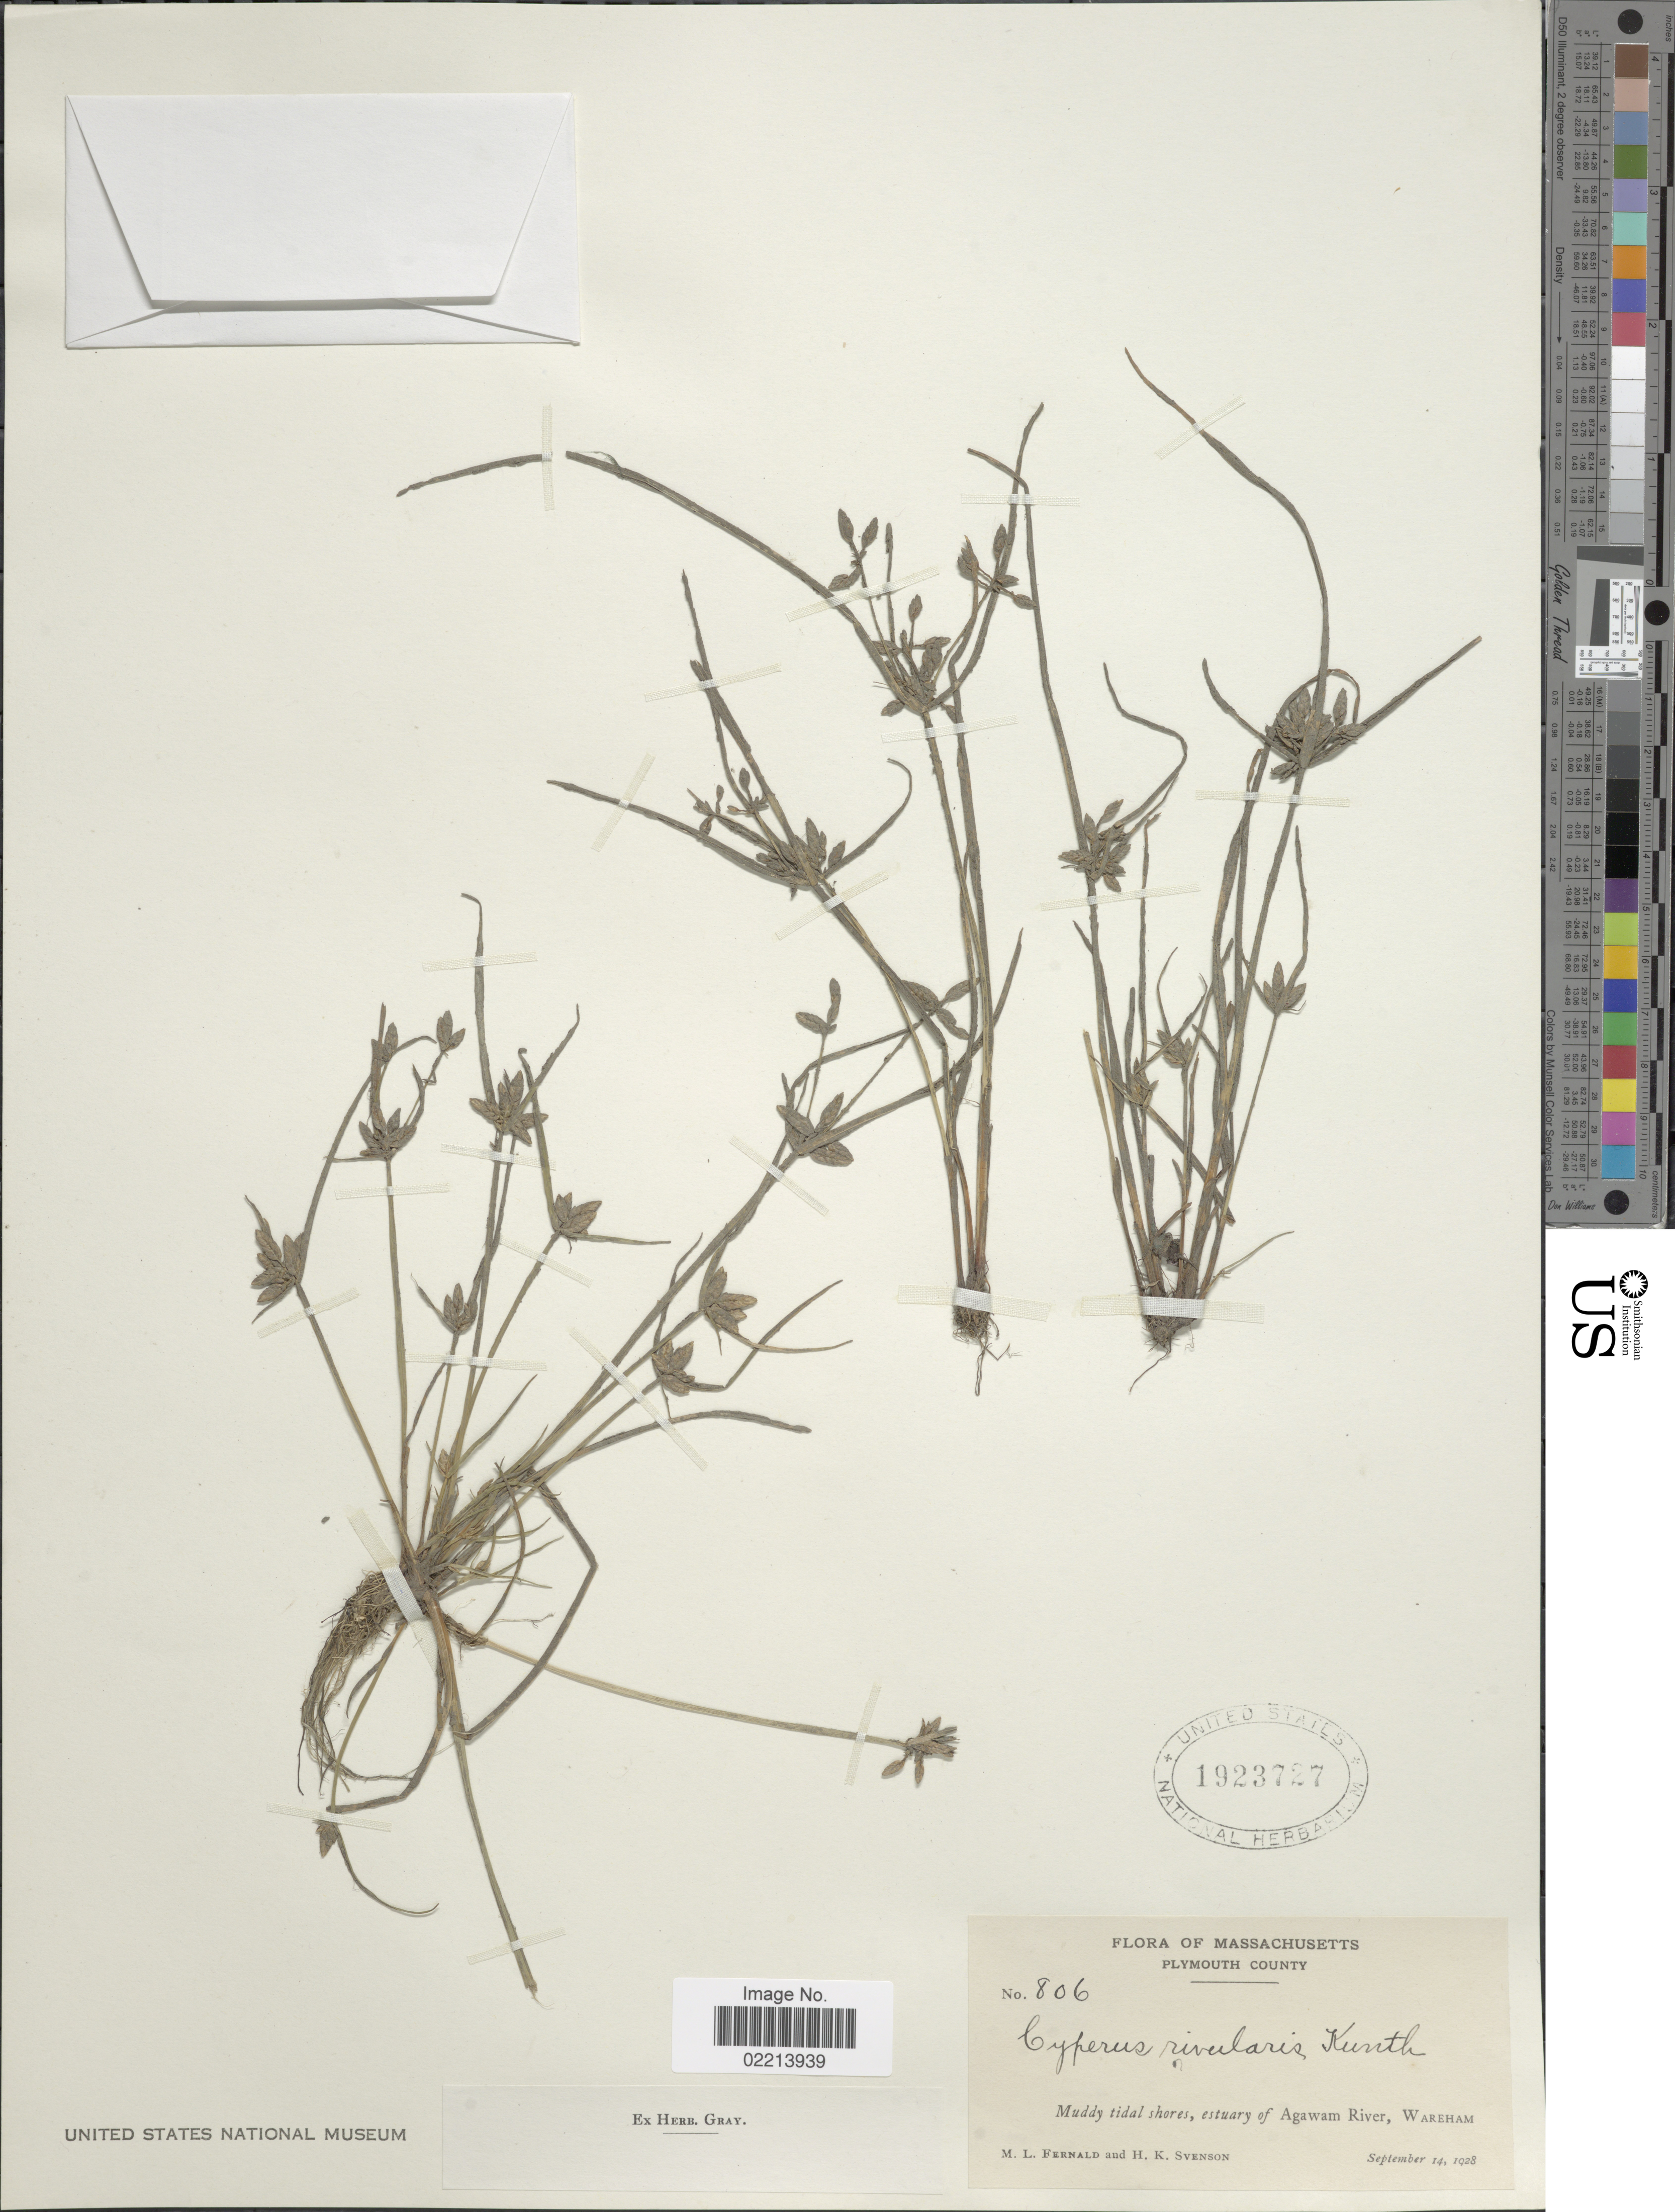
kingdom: Plantae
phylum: Tracheophyta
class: Liliopsida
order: Poales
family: Cyperaceae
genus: Cyperus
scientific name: Cyperus bipartitus Torr.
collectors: M. L. Fernald & H. K. Svenson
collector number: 806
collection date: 1928-09-14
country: United States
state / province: Massachusetts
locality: Plymouth County. Muddy tidal shores, estuary of Agawam River, Wareham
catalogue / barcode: US 1923727